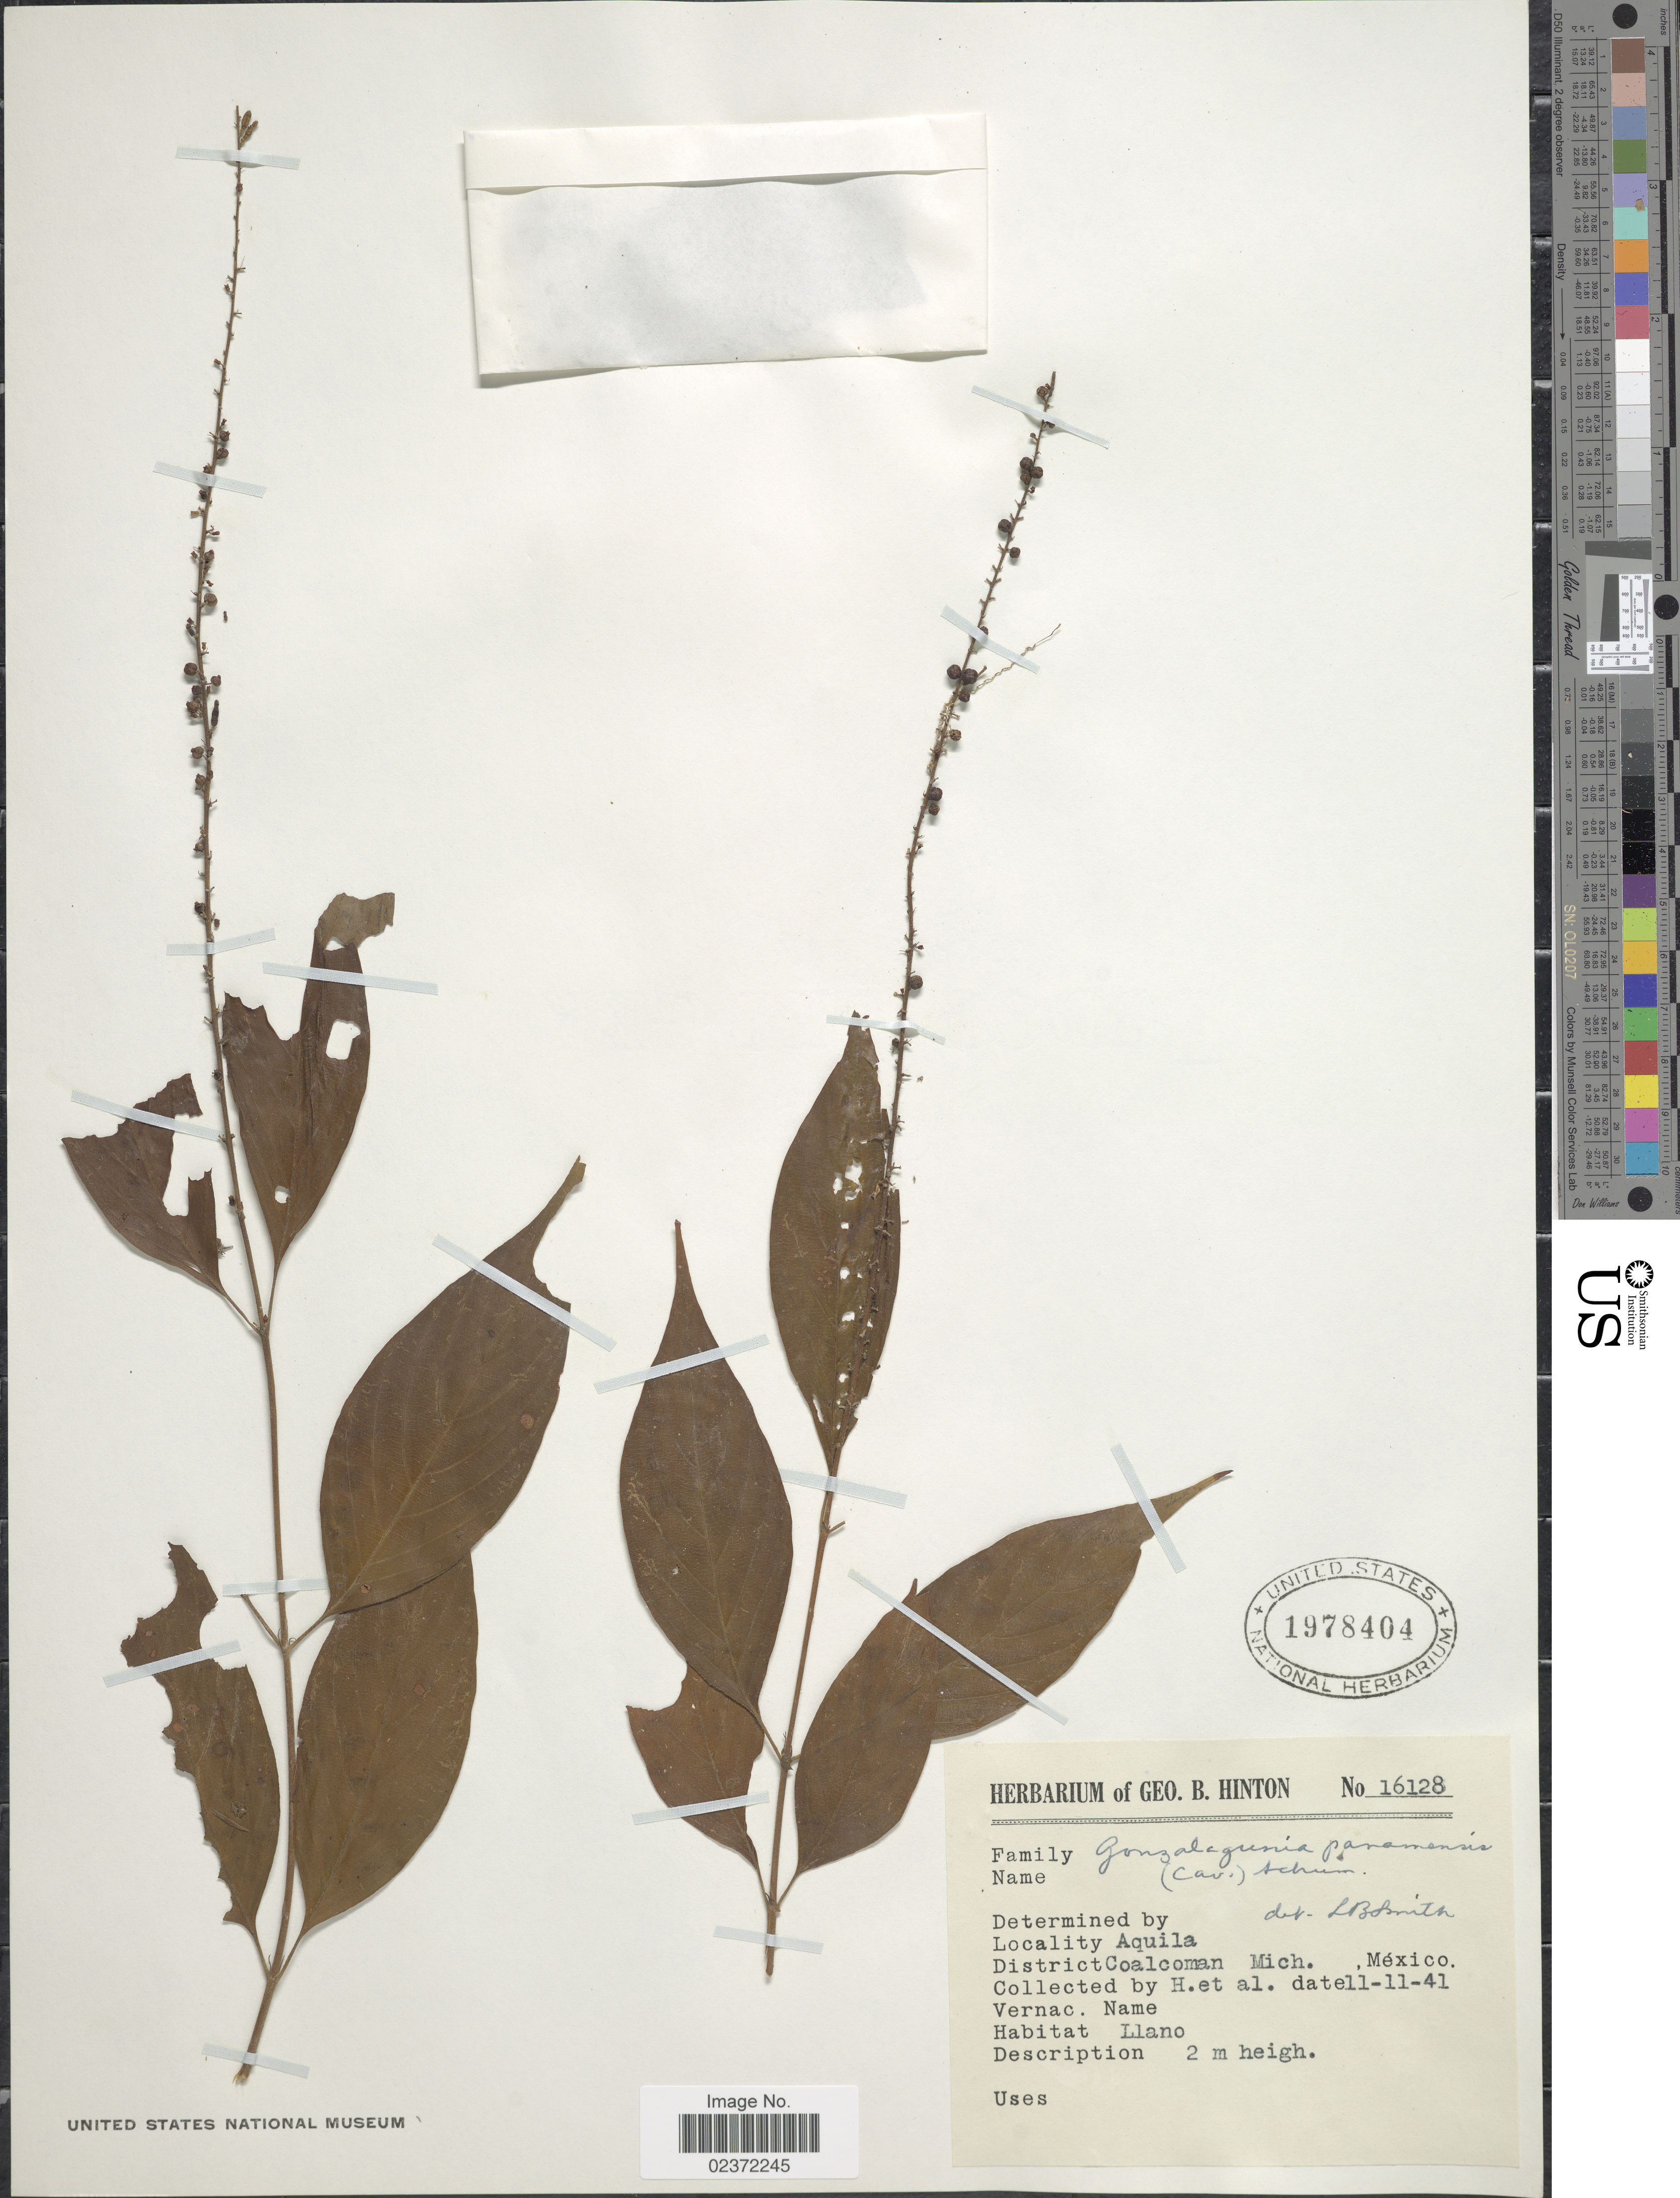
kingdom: Plantae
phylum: Tracheophyta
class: Magnoliopsida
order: Gentianales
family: Rubiaceae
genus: Gonzalagunia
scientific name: Gonzalagunia panamensis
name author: (Cav.) K. Schum.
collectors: G. B. Hinton & et al.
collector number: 16128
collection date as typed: Transcribed d/m/y: 11/11/41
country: Mexico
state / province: Michoacán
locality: Aquila, District Coalcoman, llano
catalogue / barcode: US 1978404